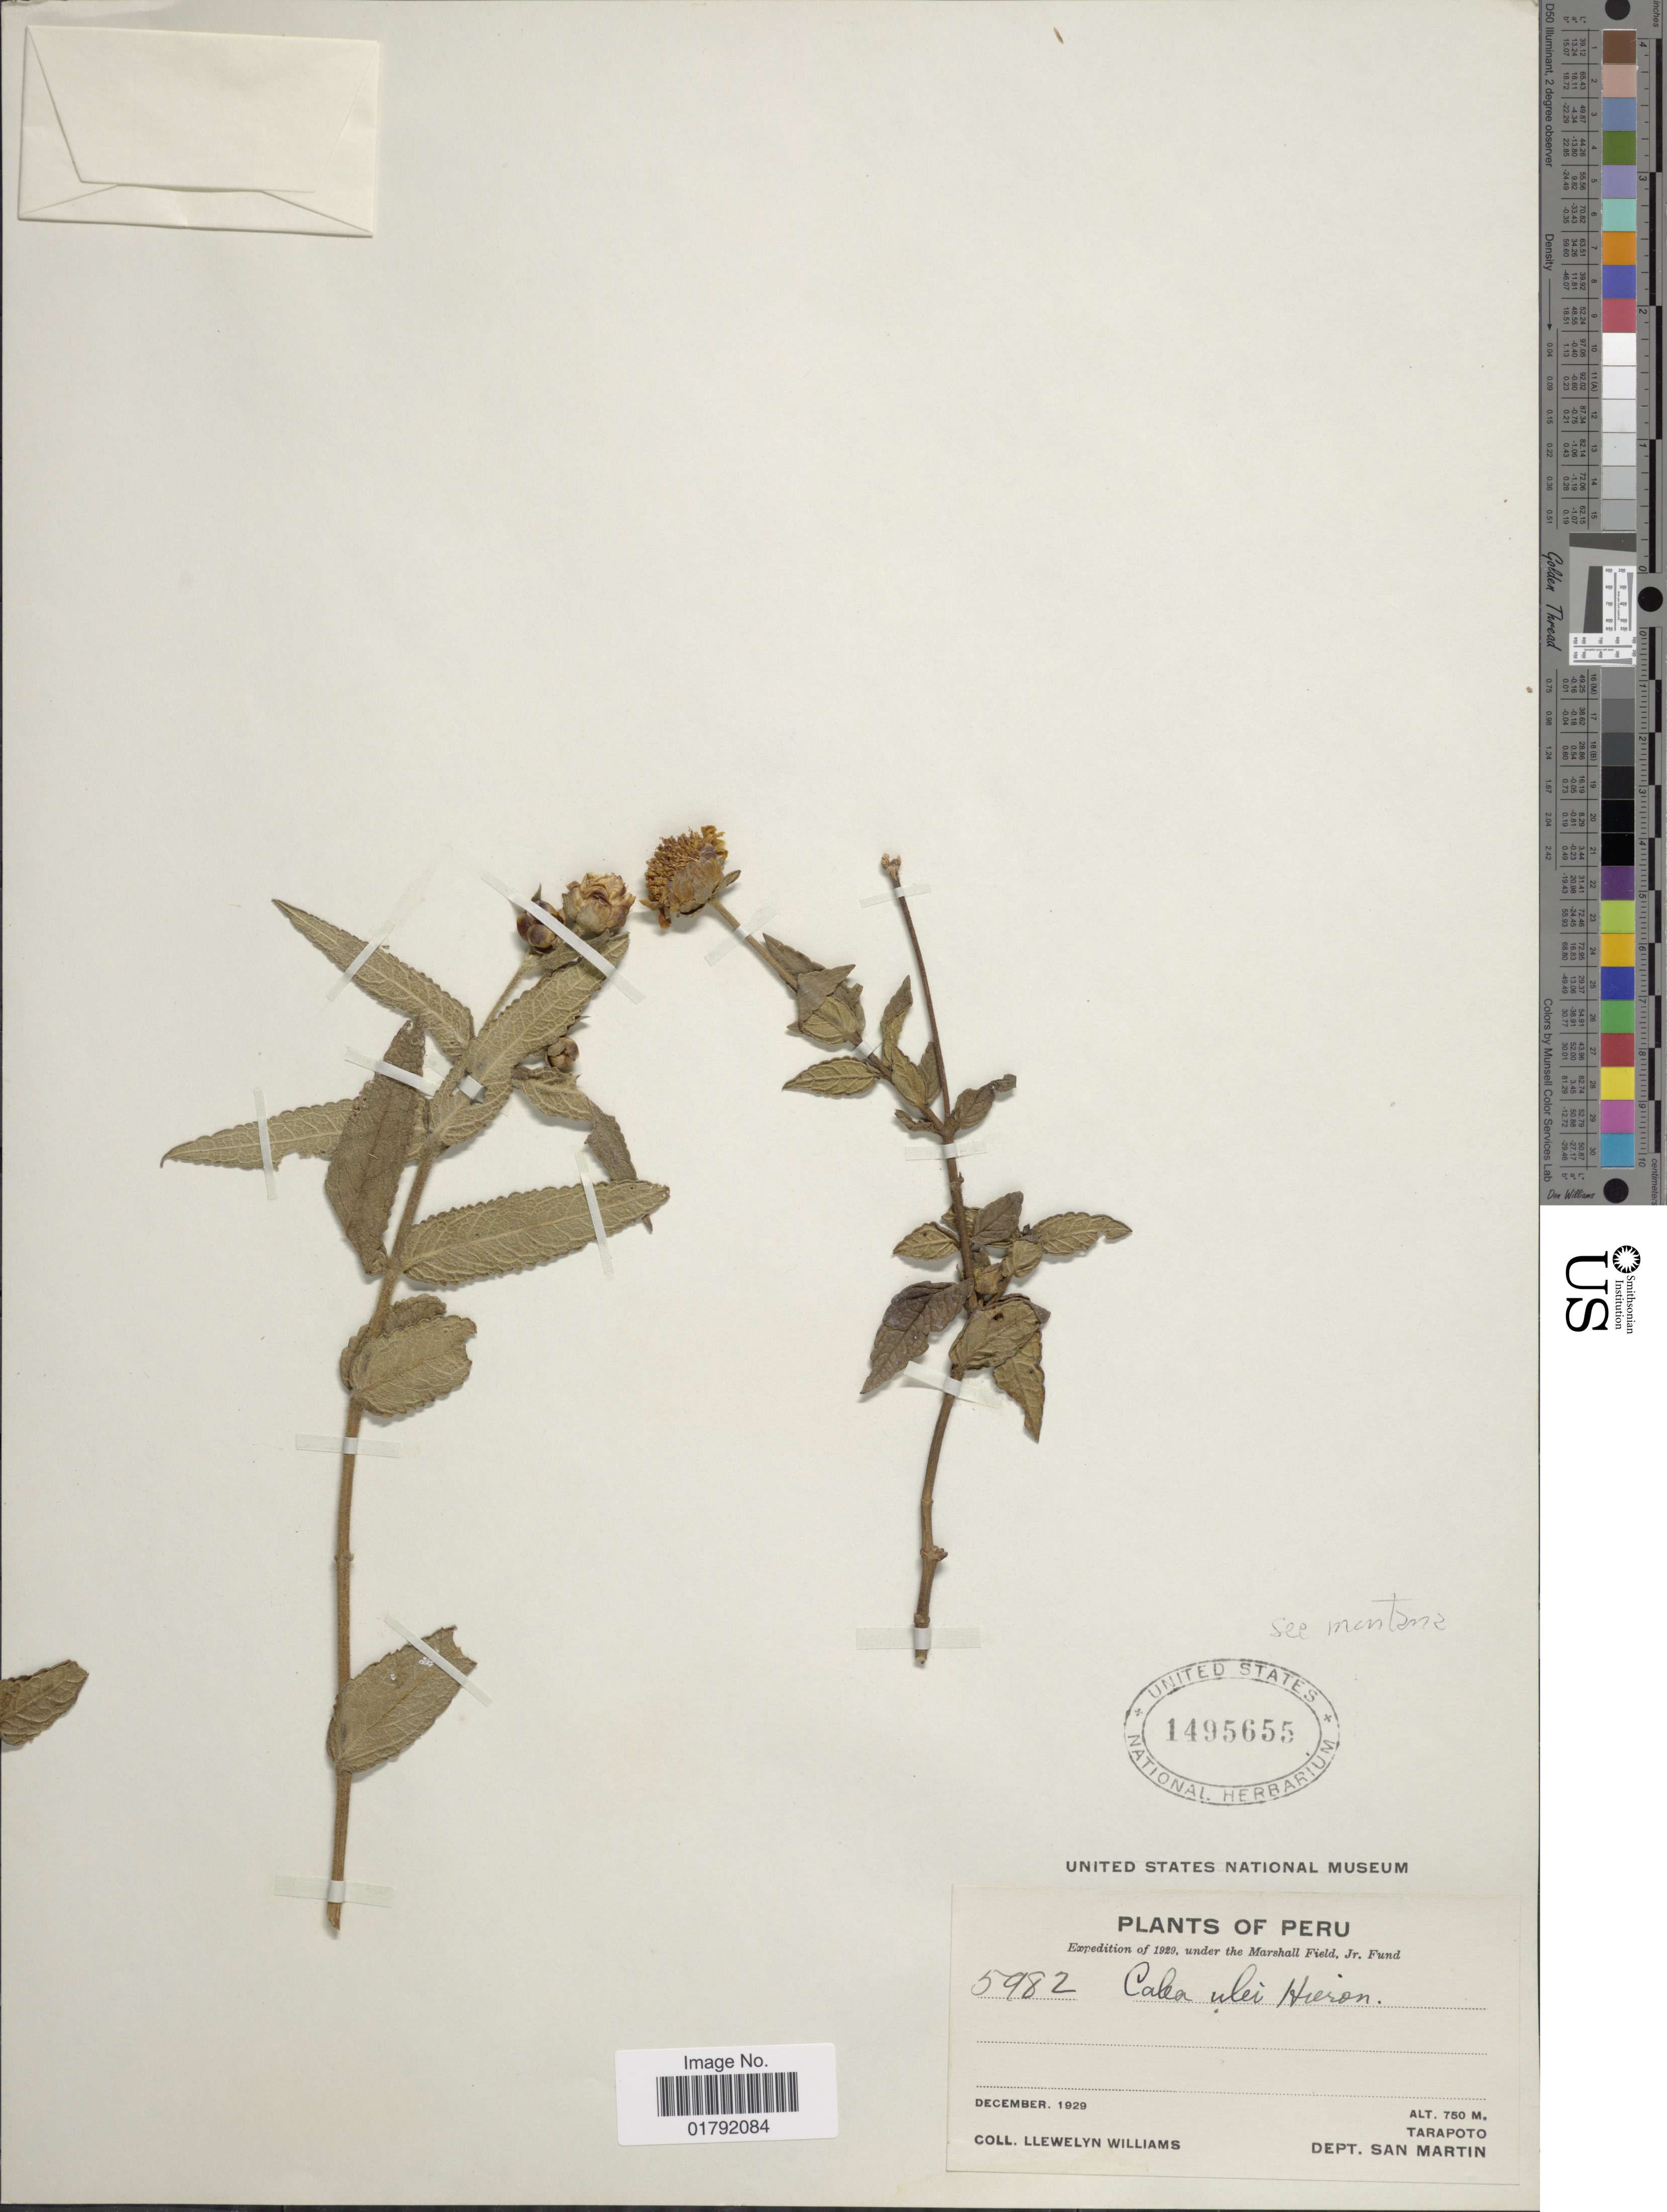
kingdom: Plantae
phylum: Tracheophyta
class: Magnoliopsida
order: Asterales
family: Asteraceae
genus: Calea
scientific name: Calea montana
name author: Klatt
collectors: Ll. Williams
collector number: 5982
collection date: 1929-12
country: Peru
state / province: San Martín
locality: Tarapoto.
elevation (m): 750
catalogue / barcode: US 1495655